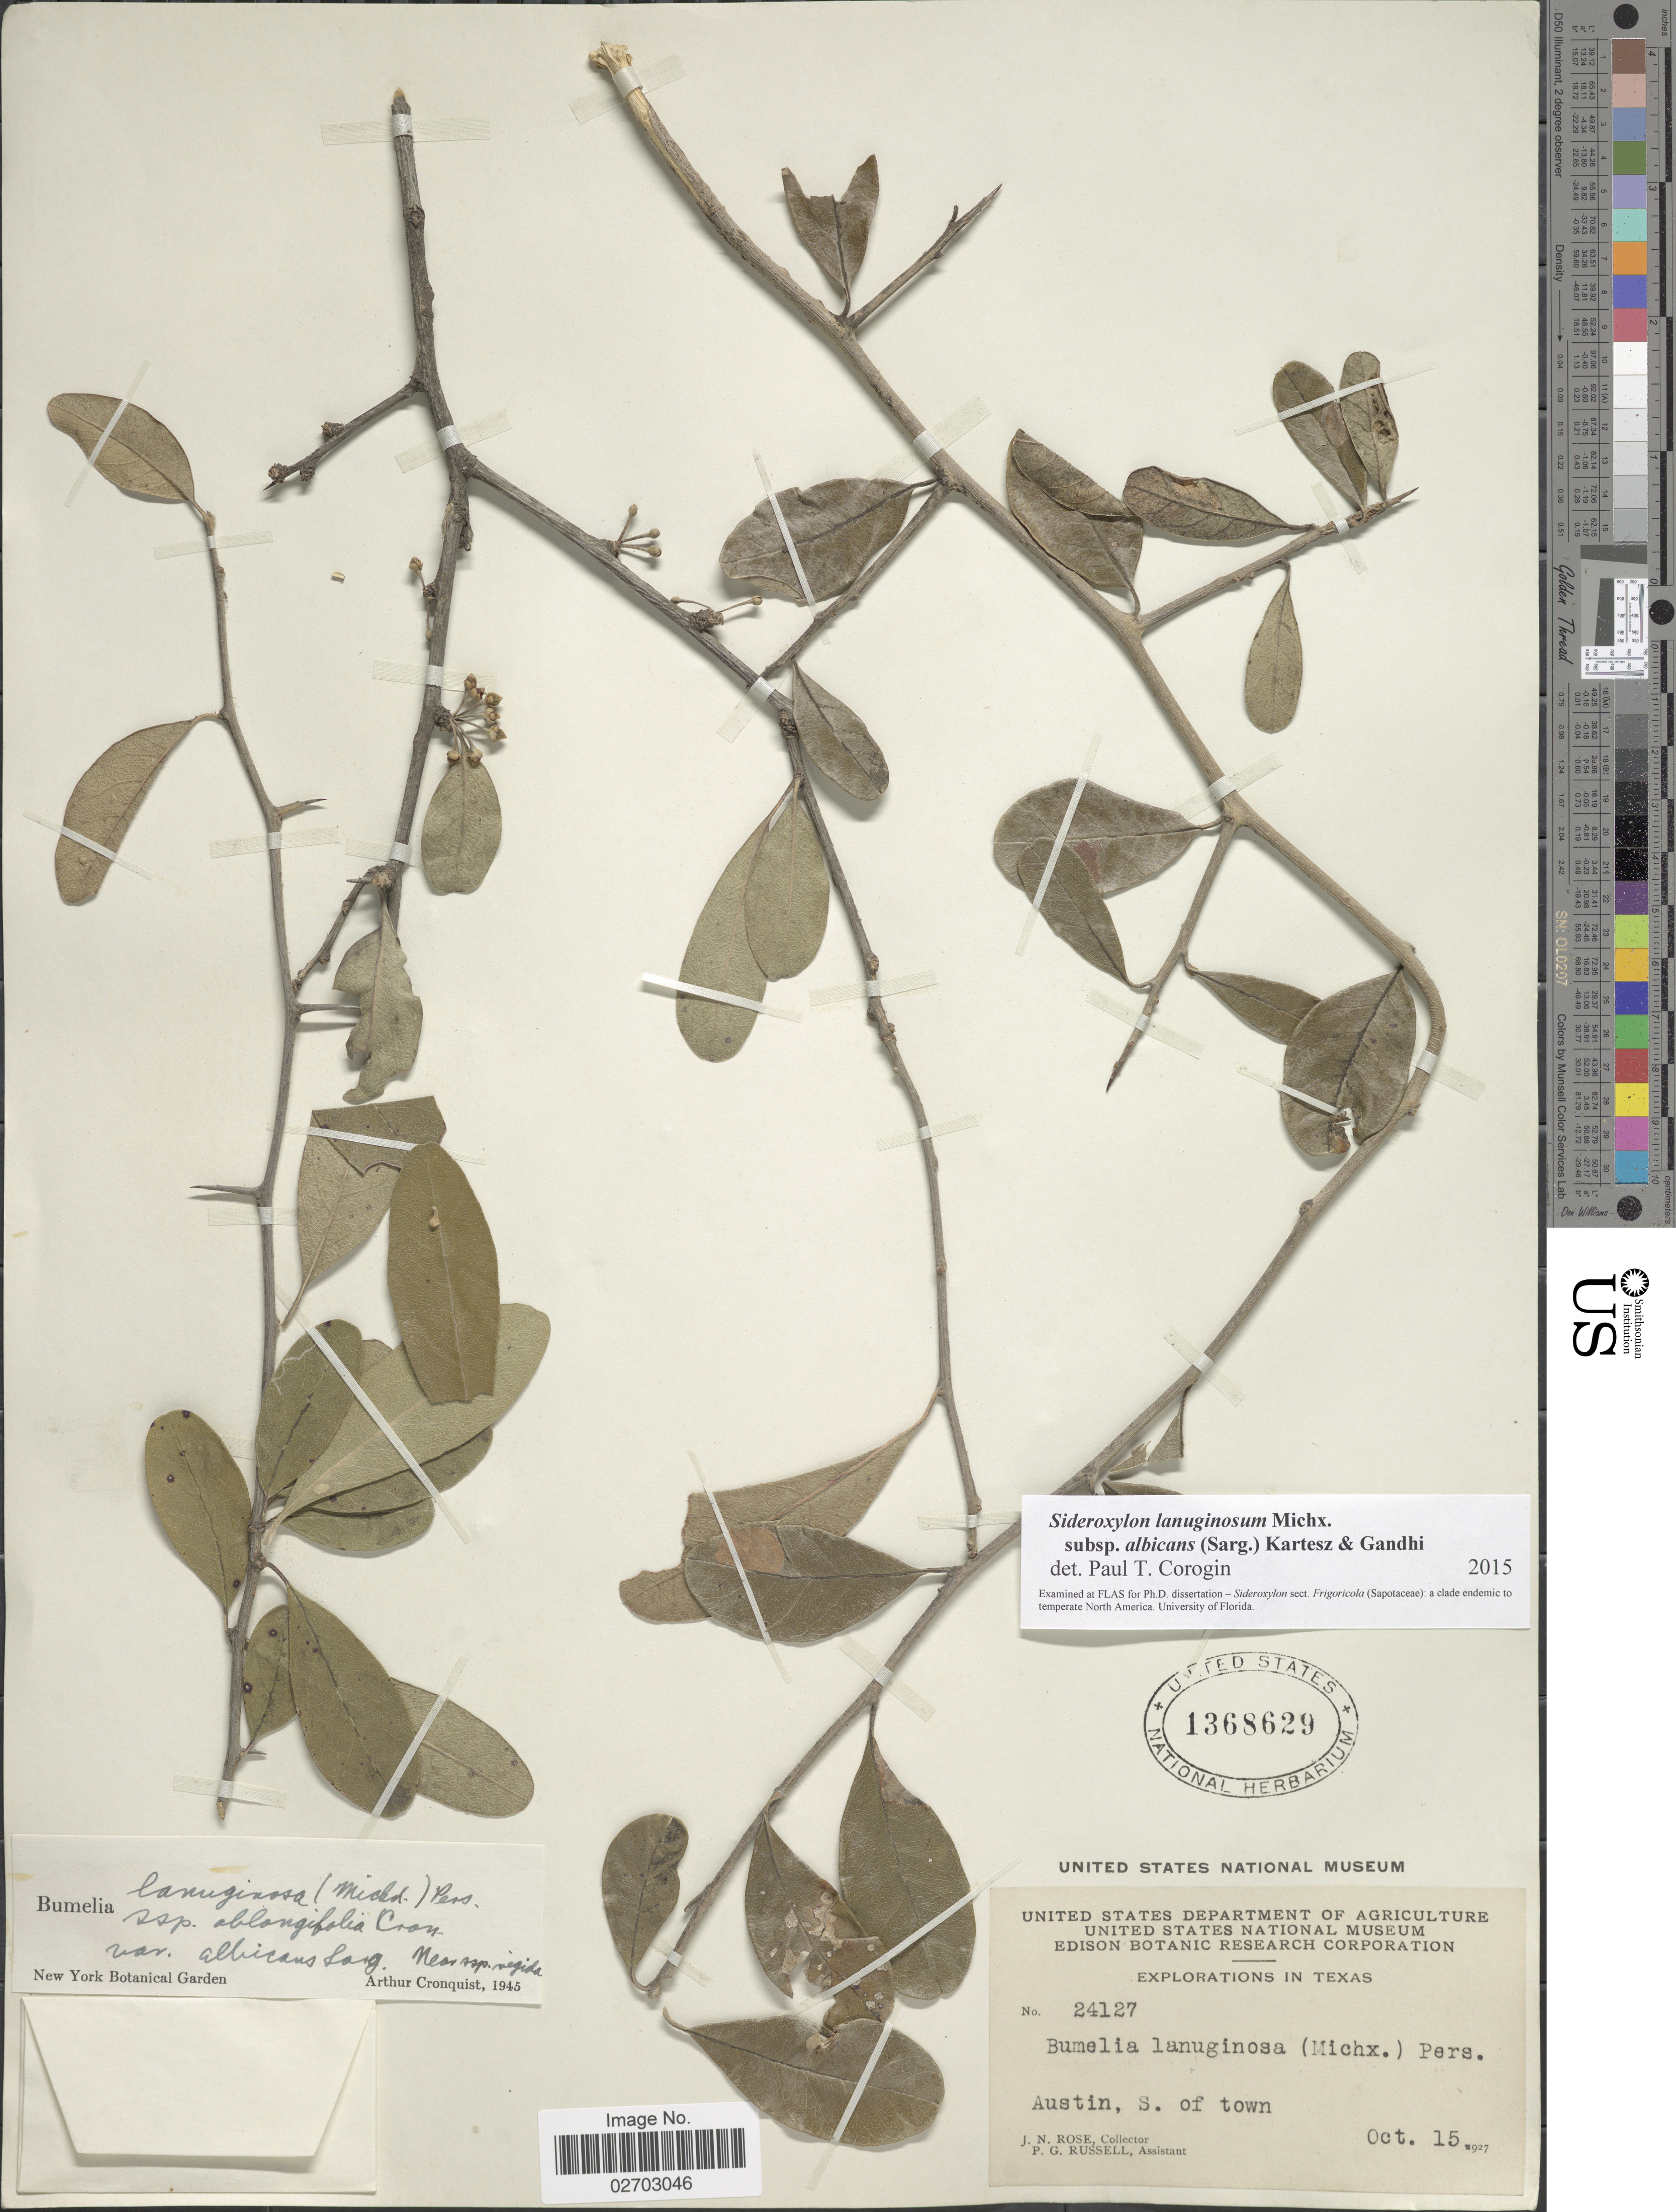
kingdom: Plantae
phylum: Tracheophyta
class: Magnoliopsida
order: Ericales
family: Sapotaceae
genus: Sideroxylon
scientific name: Sideroxylon lanuginosum subsp. albicans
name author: (Sarg.) Kartesz & Gandhi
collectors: J. N. Rose & P. G. Russell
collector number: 24127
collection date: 1927-10-15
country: United States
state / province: Texas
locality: Austin, S. of town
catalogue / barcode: US 1368629